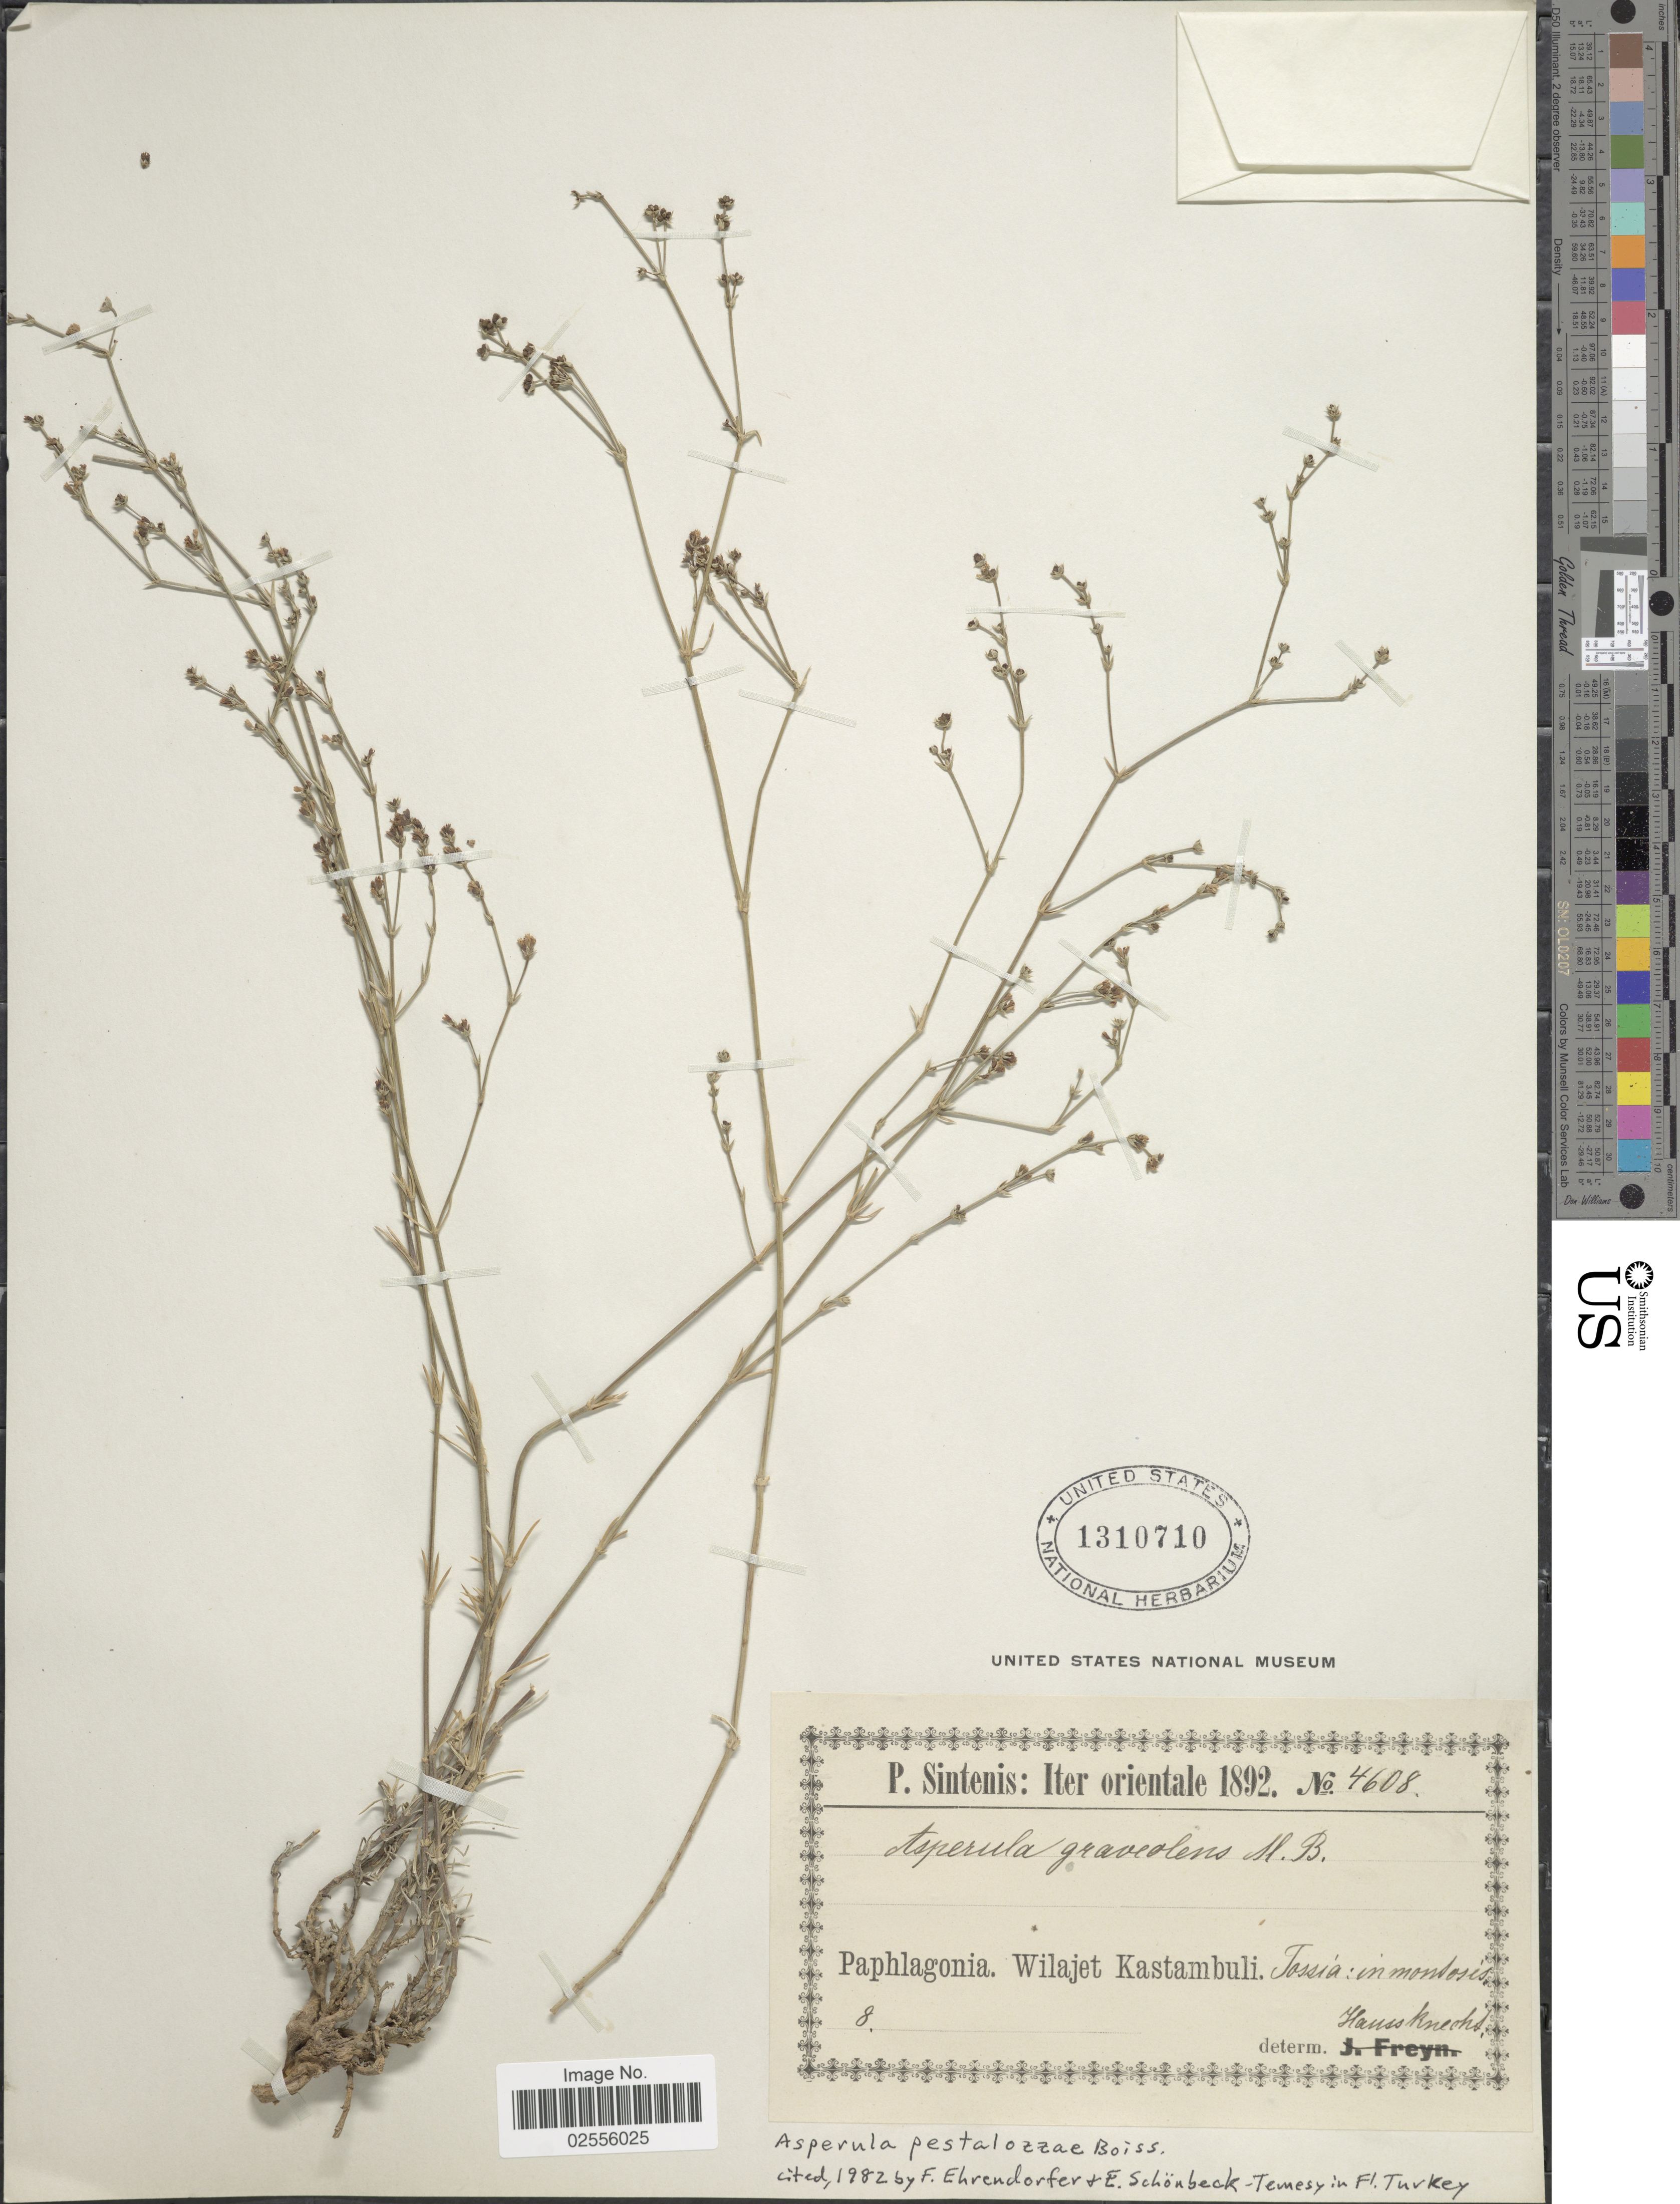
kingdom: Plantae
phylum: Tracheophyta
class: Magnoliopsida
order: Gentianales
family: Rubiaceae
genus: Asperula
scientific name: Asperula pestalozzae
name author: Boiss.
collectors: P. Sintenis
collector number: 4608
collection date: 1892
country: Turkey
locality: Iter Orientale, Paphlagonia, Wilajet Kastambuli, Tossia: in montosis.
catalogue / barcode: US 1310710